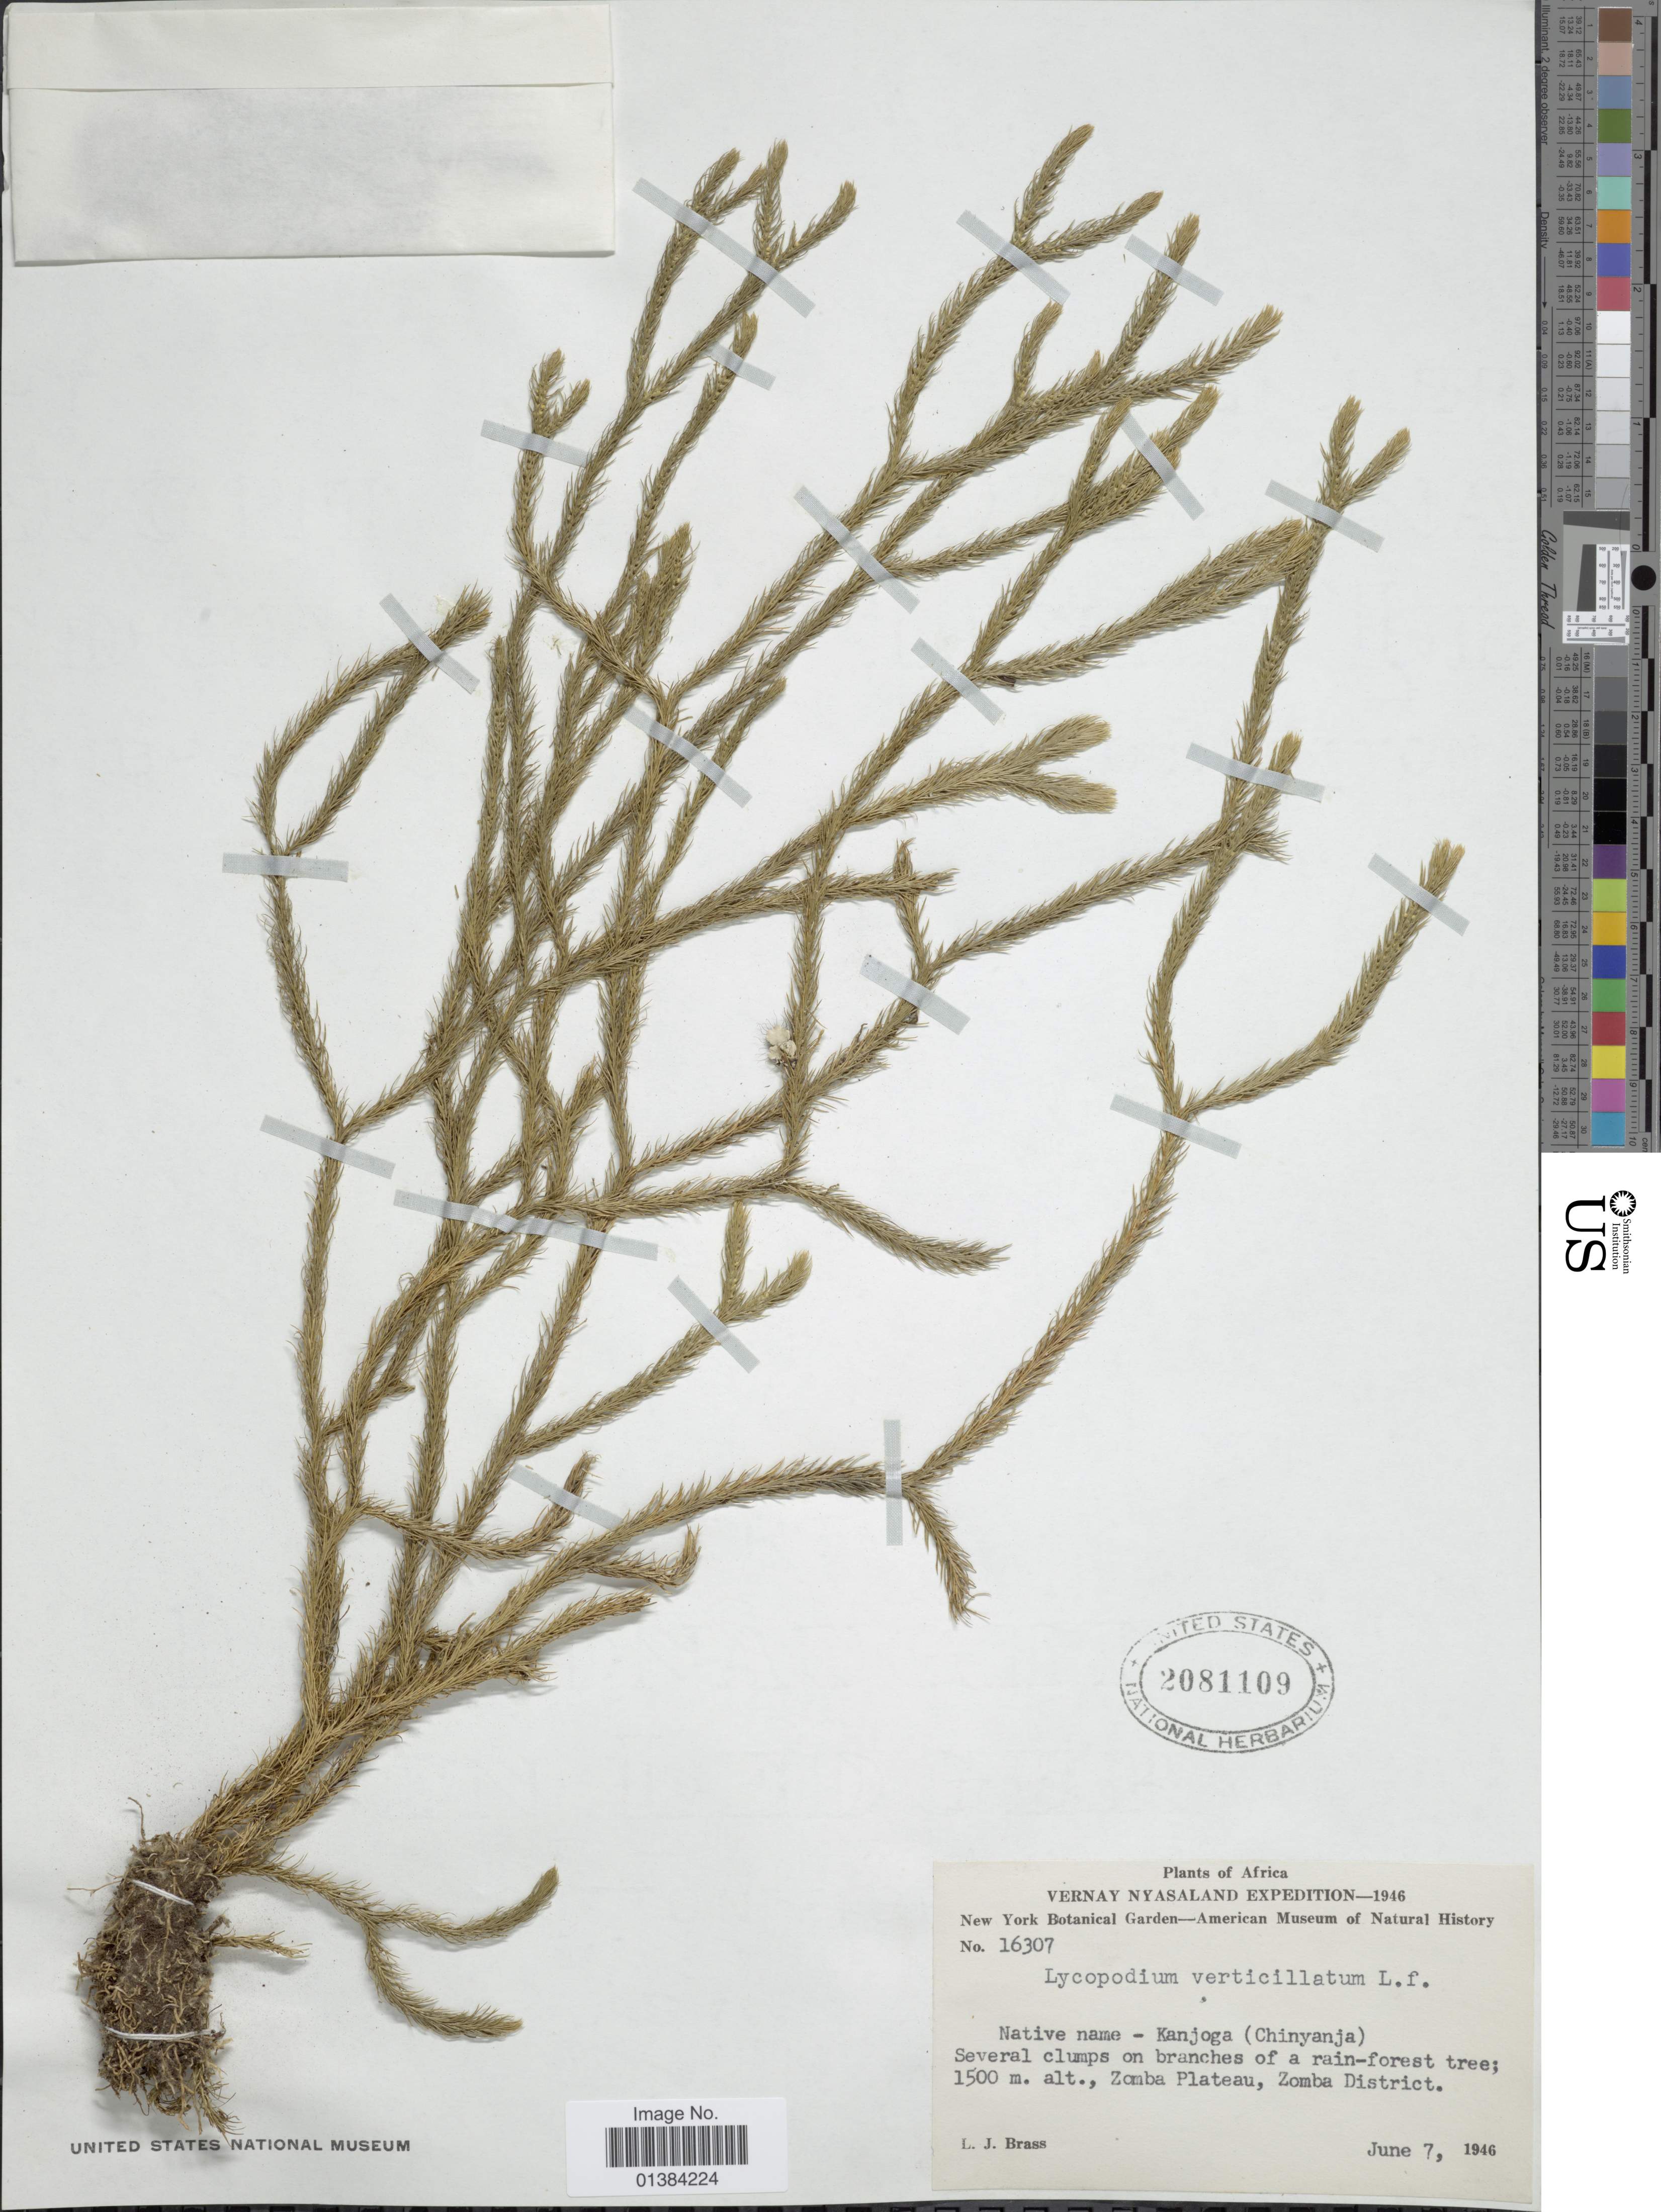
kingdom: Plantae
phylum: Tracheophyta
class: Lycopodiopsida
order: Lycopodiales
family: Lycopodiaceae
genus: Phlegmariurus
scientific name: Phlegmariurus verticillatus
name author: (L. f.) A. R. Field & Testo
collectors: L. J. Brass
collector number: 16307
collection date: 1946-06-07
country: Malawi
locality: Africa. Vernay Nyasaland. Zomba Plateau, Zomba District.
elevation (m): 1500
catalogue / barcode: US 2081109